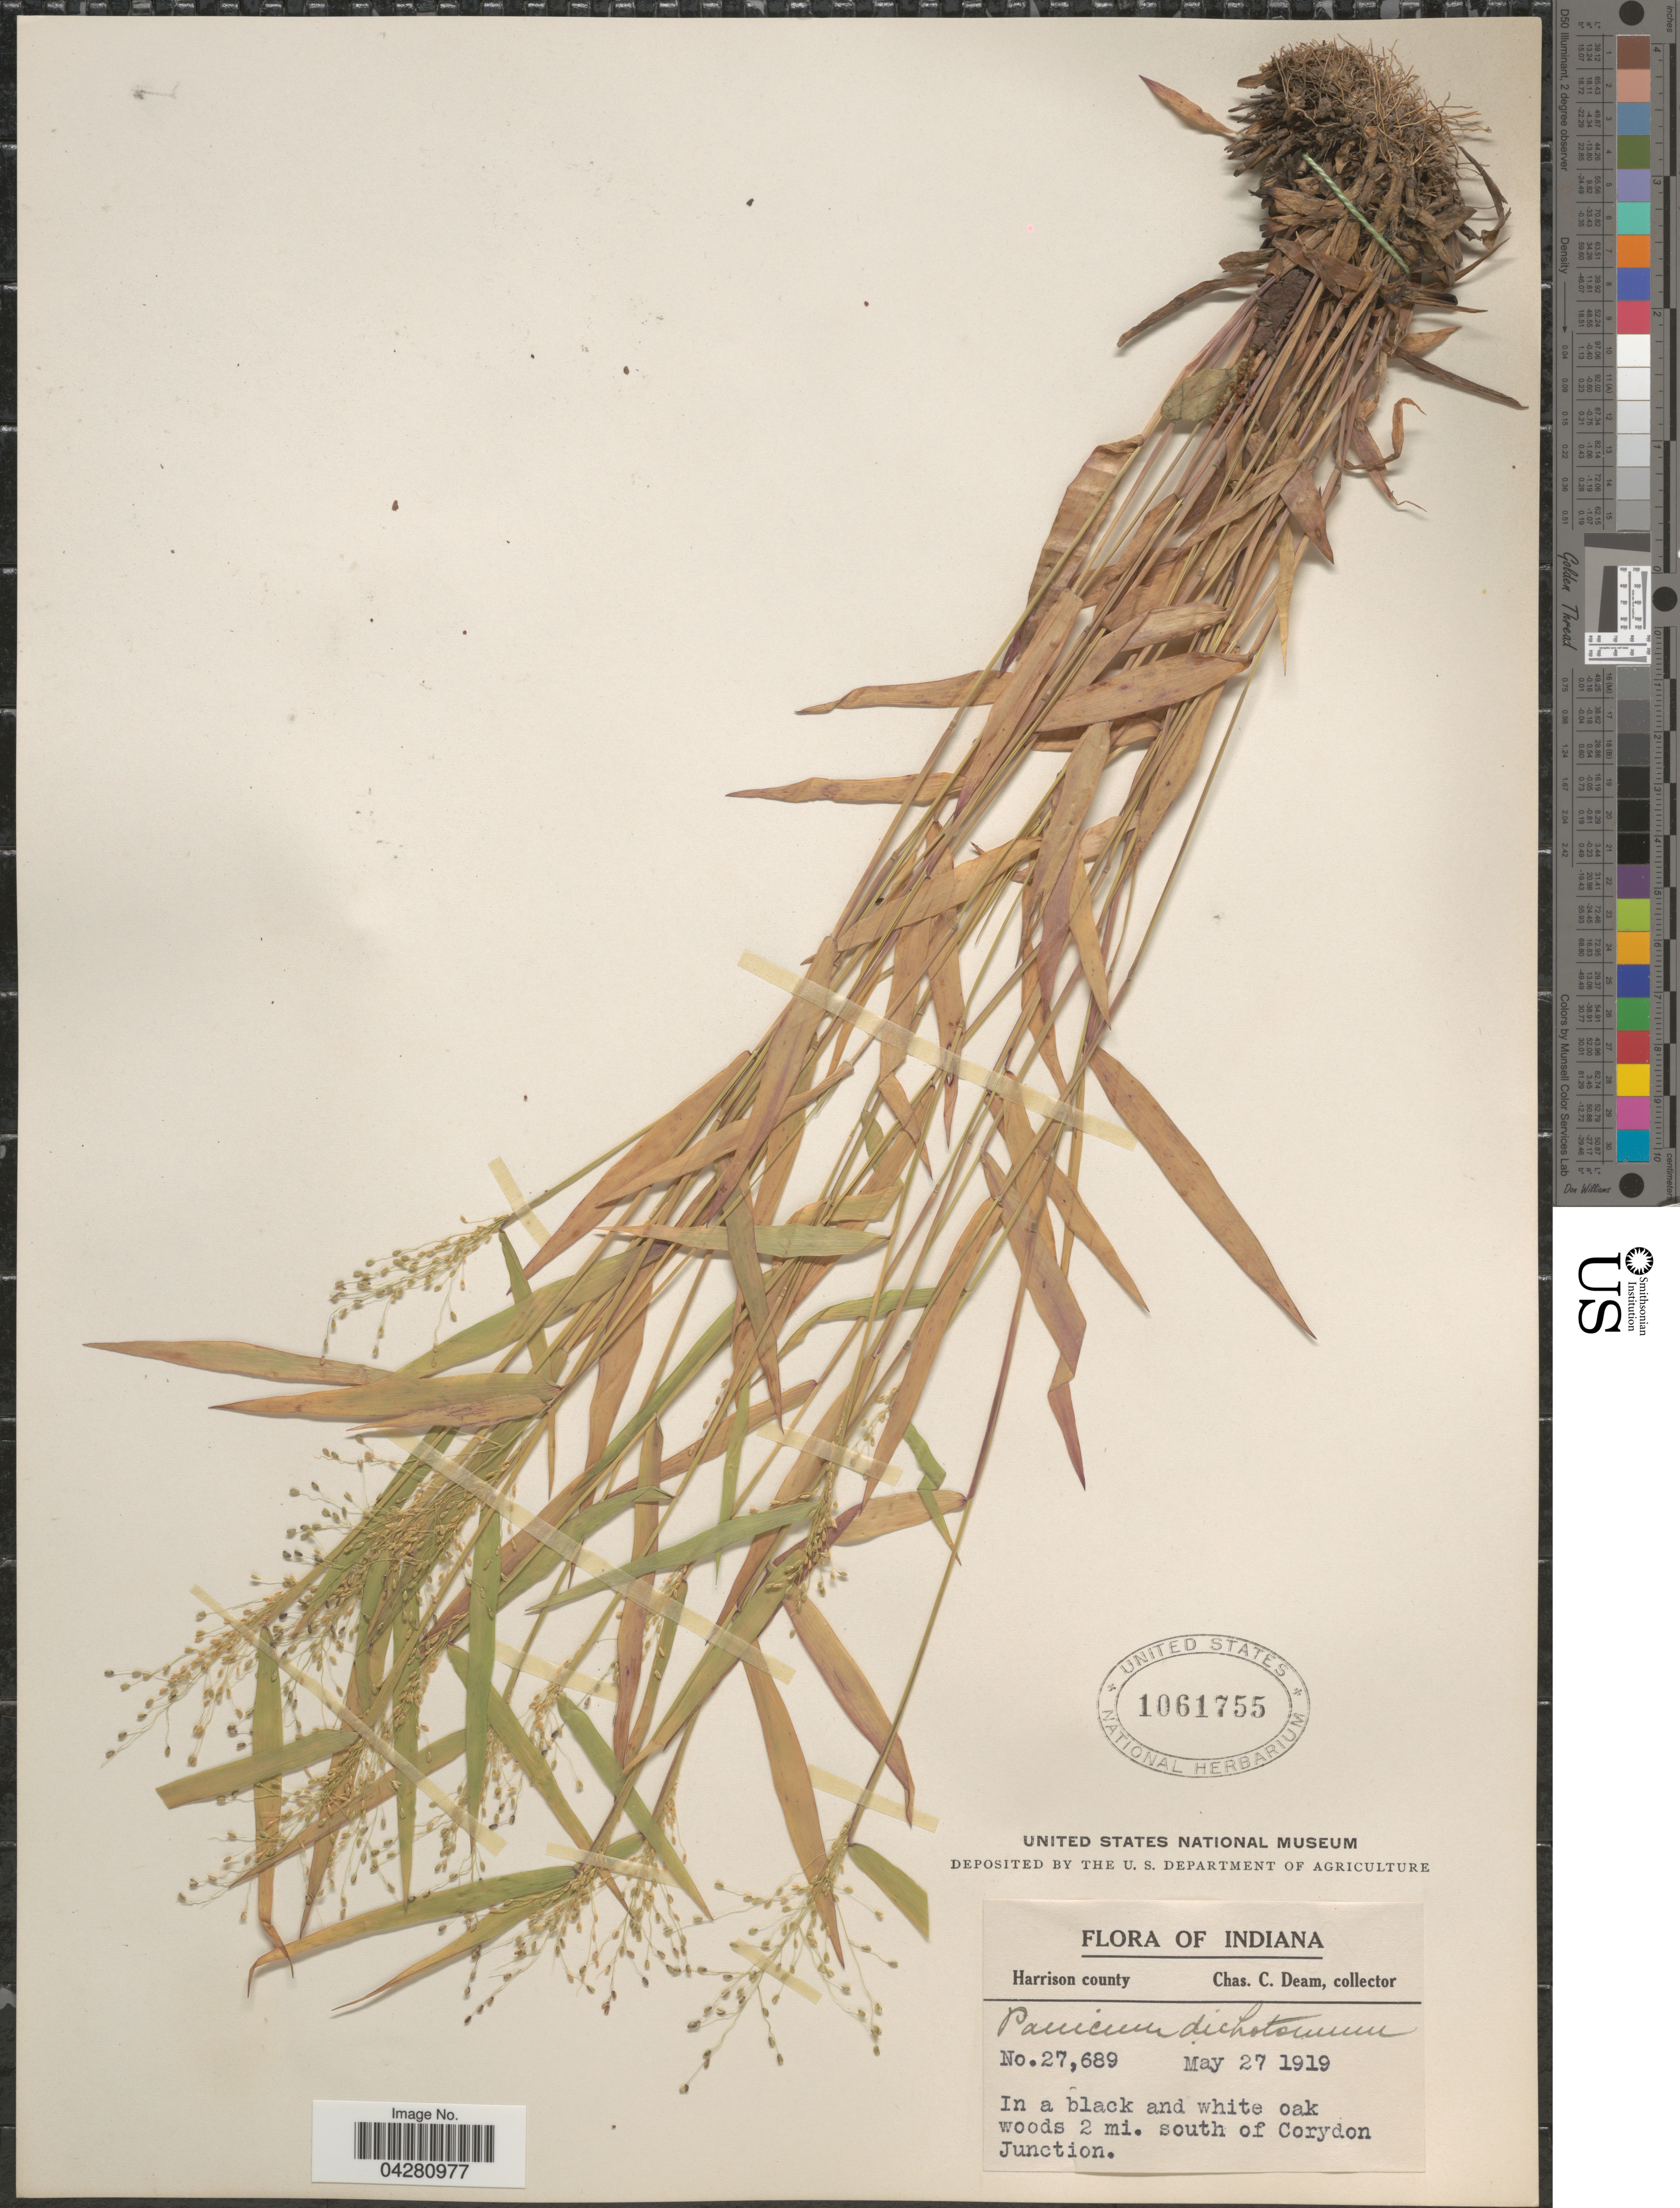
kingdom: Plantae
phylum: Tracheophyta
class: Liliopsida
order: Poales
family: Poaceae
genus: Dichanthelium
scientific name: Dichanthelium dichotomum var. dichotomum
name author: (L.) Gould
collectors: C. C. Deam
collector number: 27689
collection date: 1919-05-27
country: United States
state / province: Indiana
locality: Harrison county. In a black and white oak woods 2 mi. south of Corydon Junction.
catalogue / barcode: US 1061755